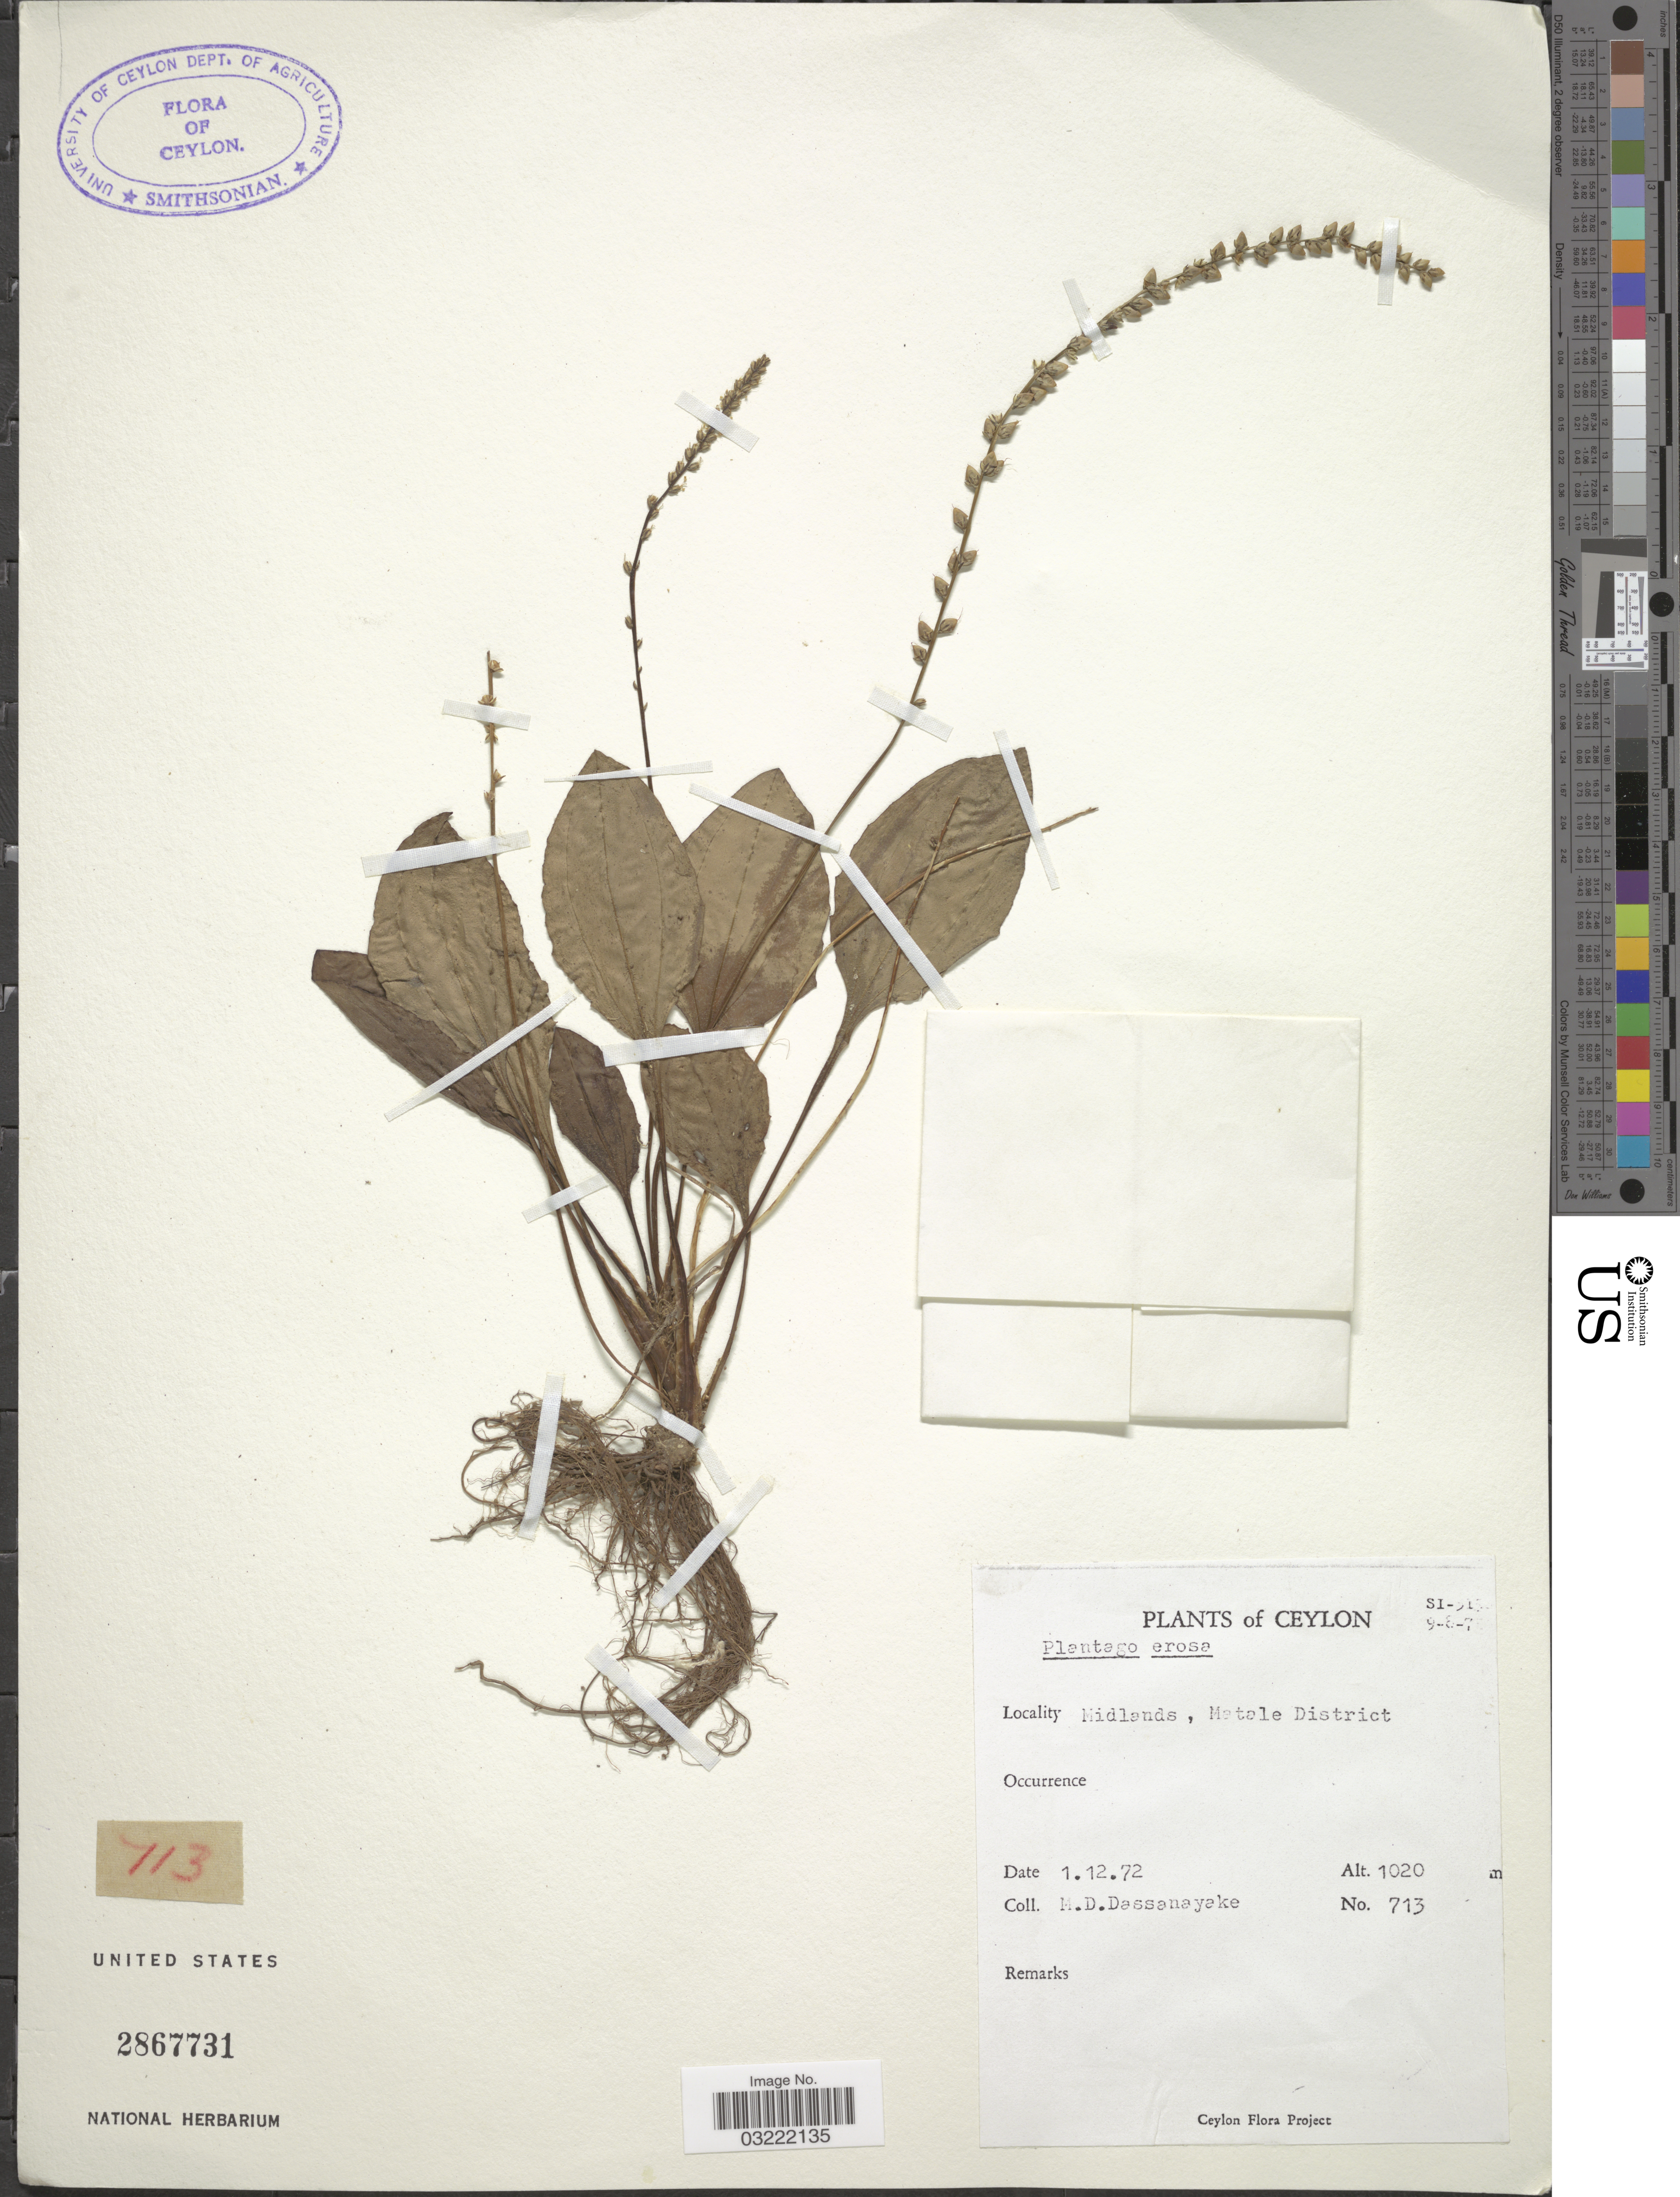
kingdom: Plantae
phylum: Tracheophyta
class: Magnoliopsida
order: Lamiales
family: Plantaginaceae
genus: Plantago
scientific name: Plantago erosa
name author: Wall.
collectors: M. D. Dassanayake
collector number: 713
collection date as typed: Transcribed d/m/y: 1/12/72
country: Sri Lanka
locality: Ceylon. Midlands, Matale District.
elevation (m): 1020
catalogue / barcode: US 2867731